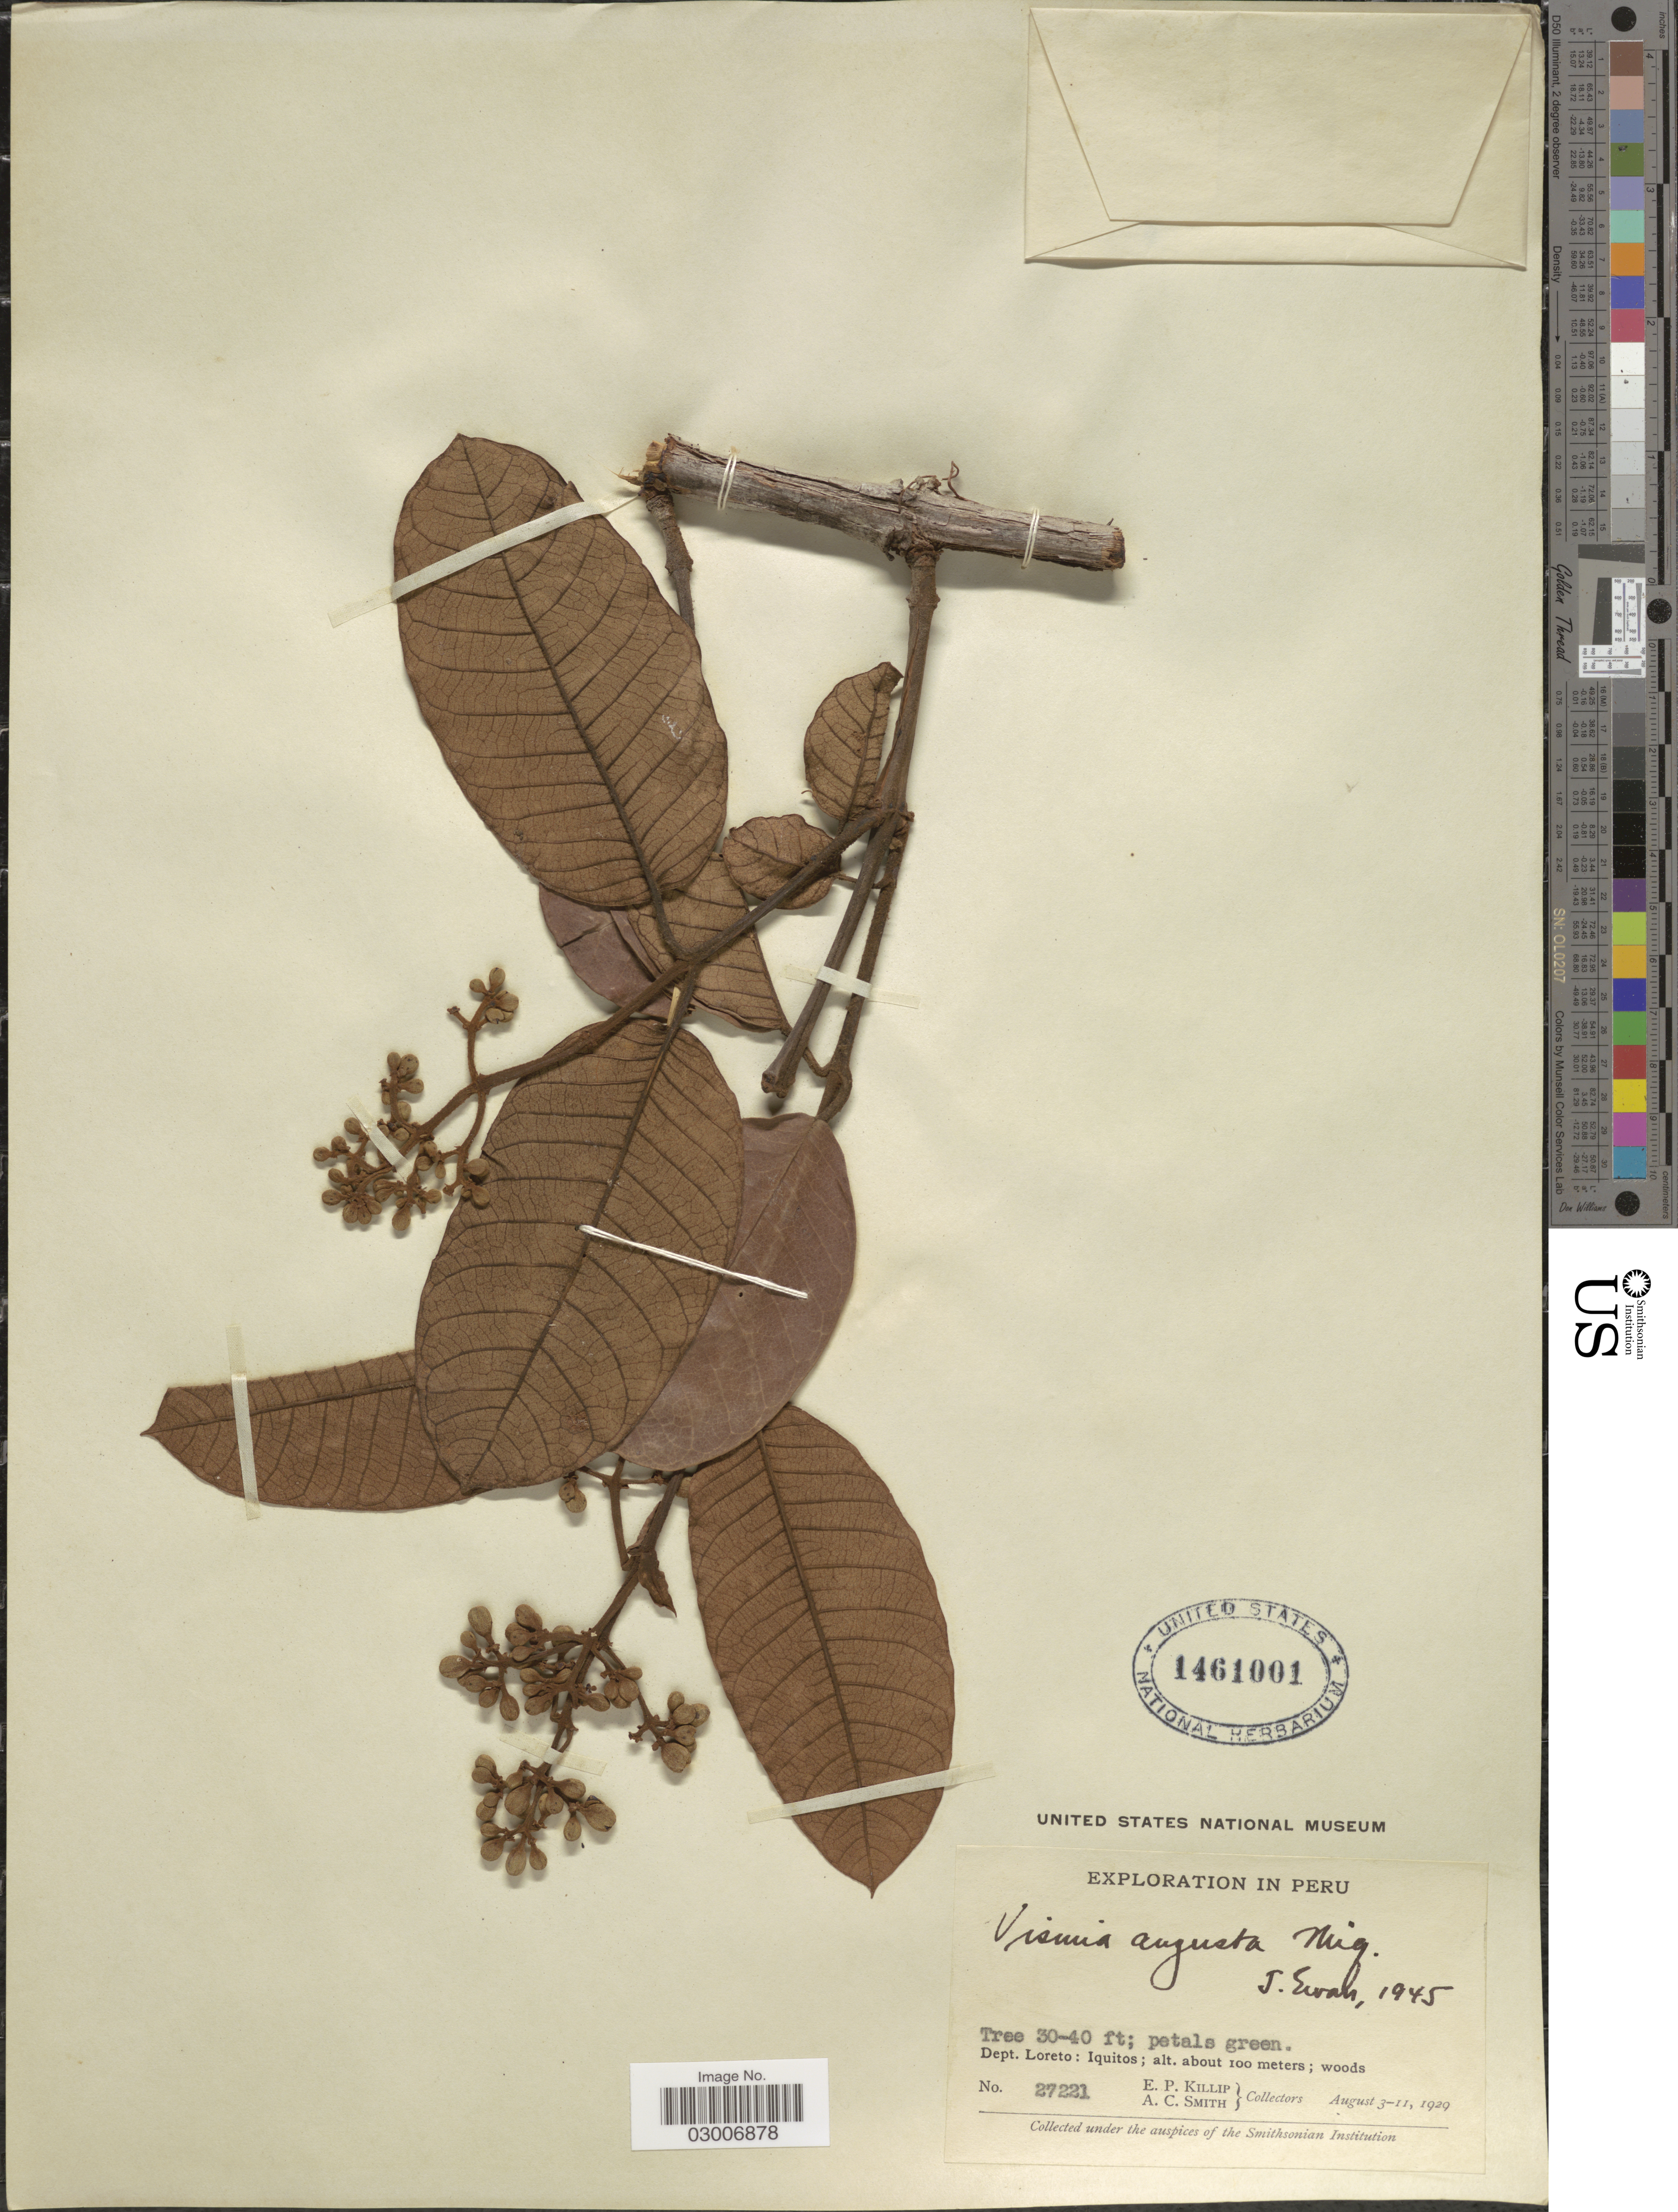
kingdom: Plantae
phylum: Tracheophyta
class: Magnoliopsida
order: Malpighiales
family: Hypericaceae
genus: Vismia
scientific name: Vismia macrophylla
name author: Kunth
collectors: E. P. Killip & A. C. Smith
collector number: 27221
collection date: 1929-08-03/1929-08-11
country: Peru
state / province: Loreto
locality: Dept. Loreto: Iquitos.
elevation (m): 100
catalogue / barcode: US 1461001